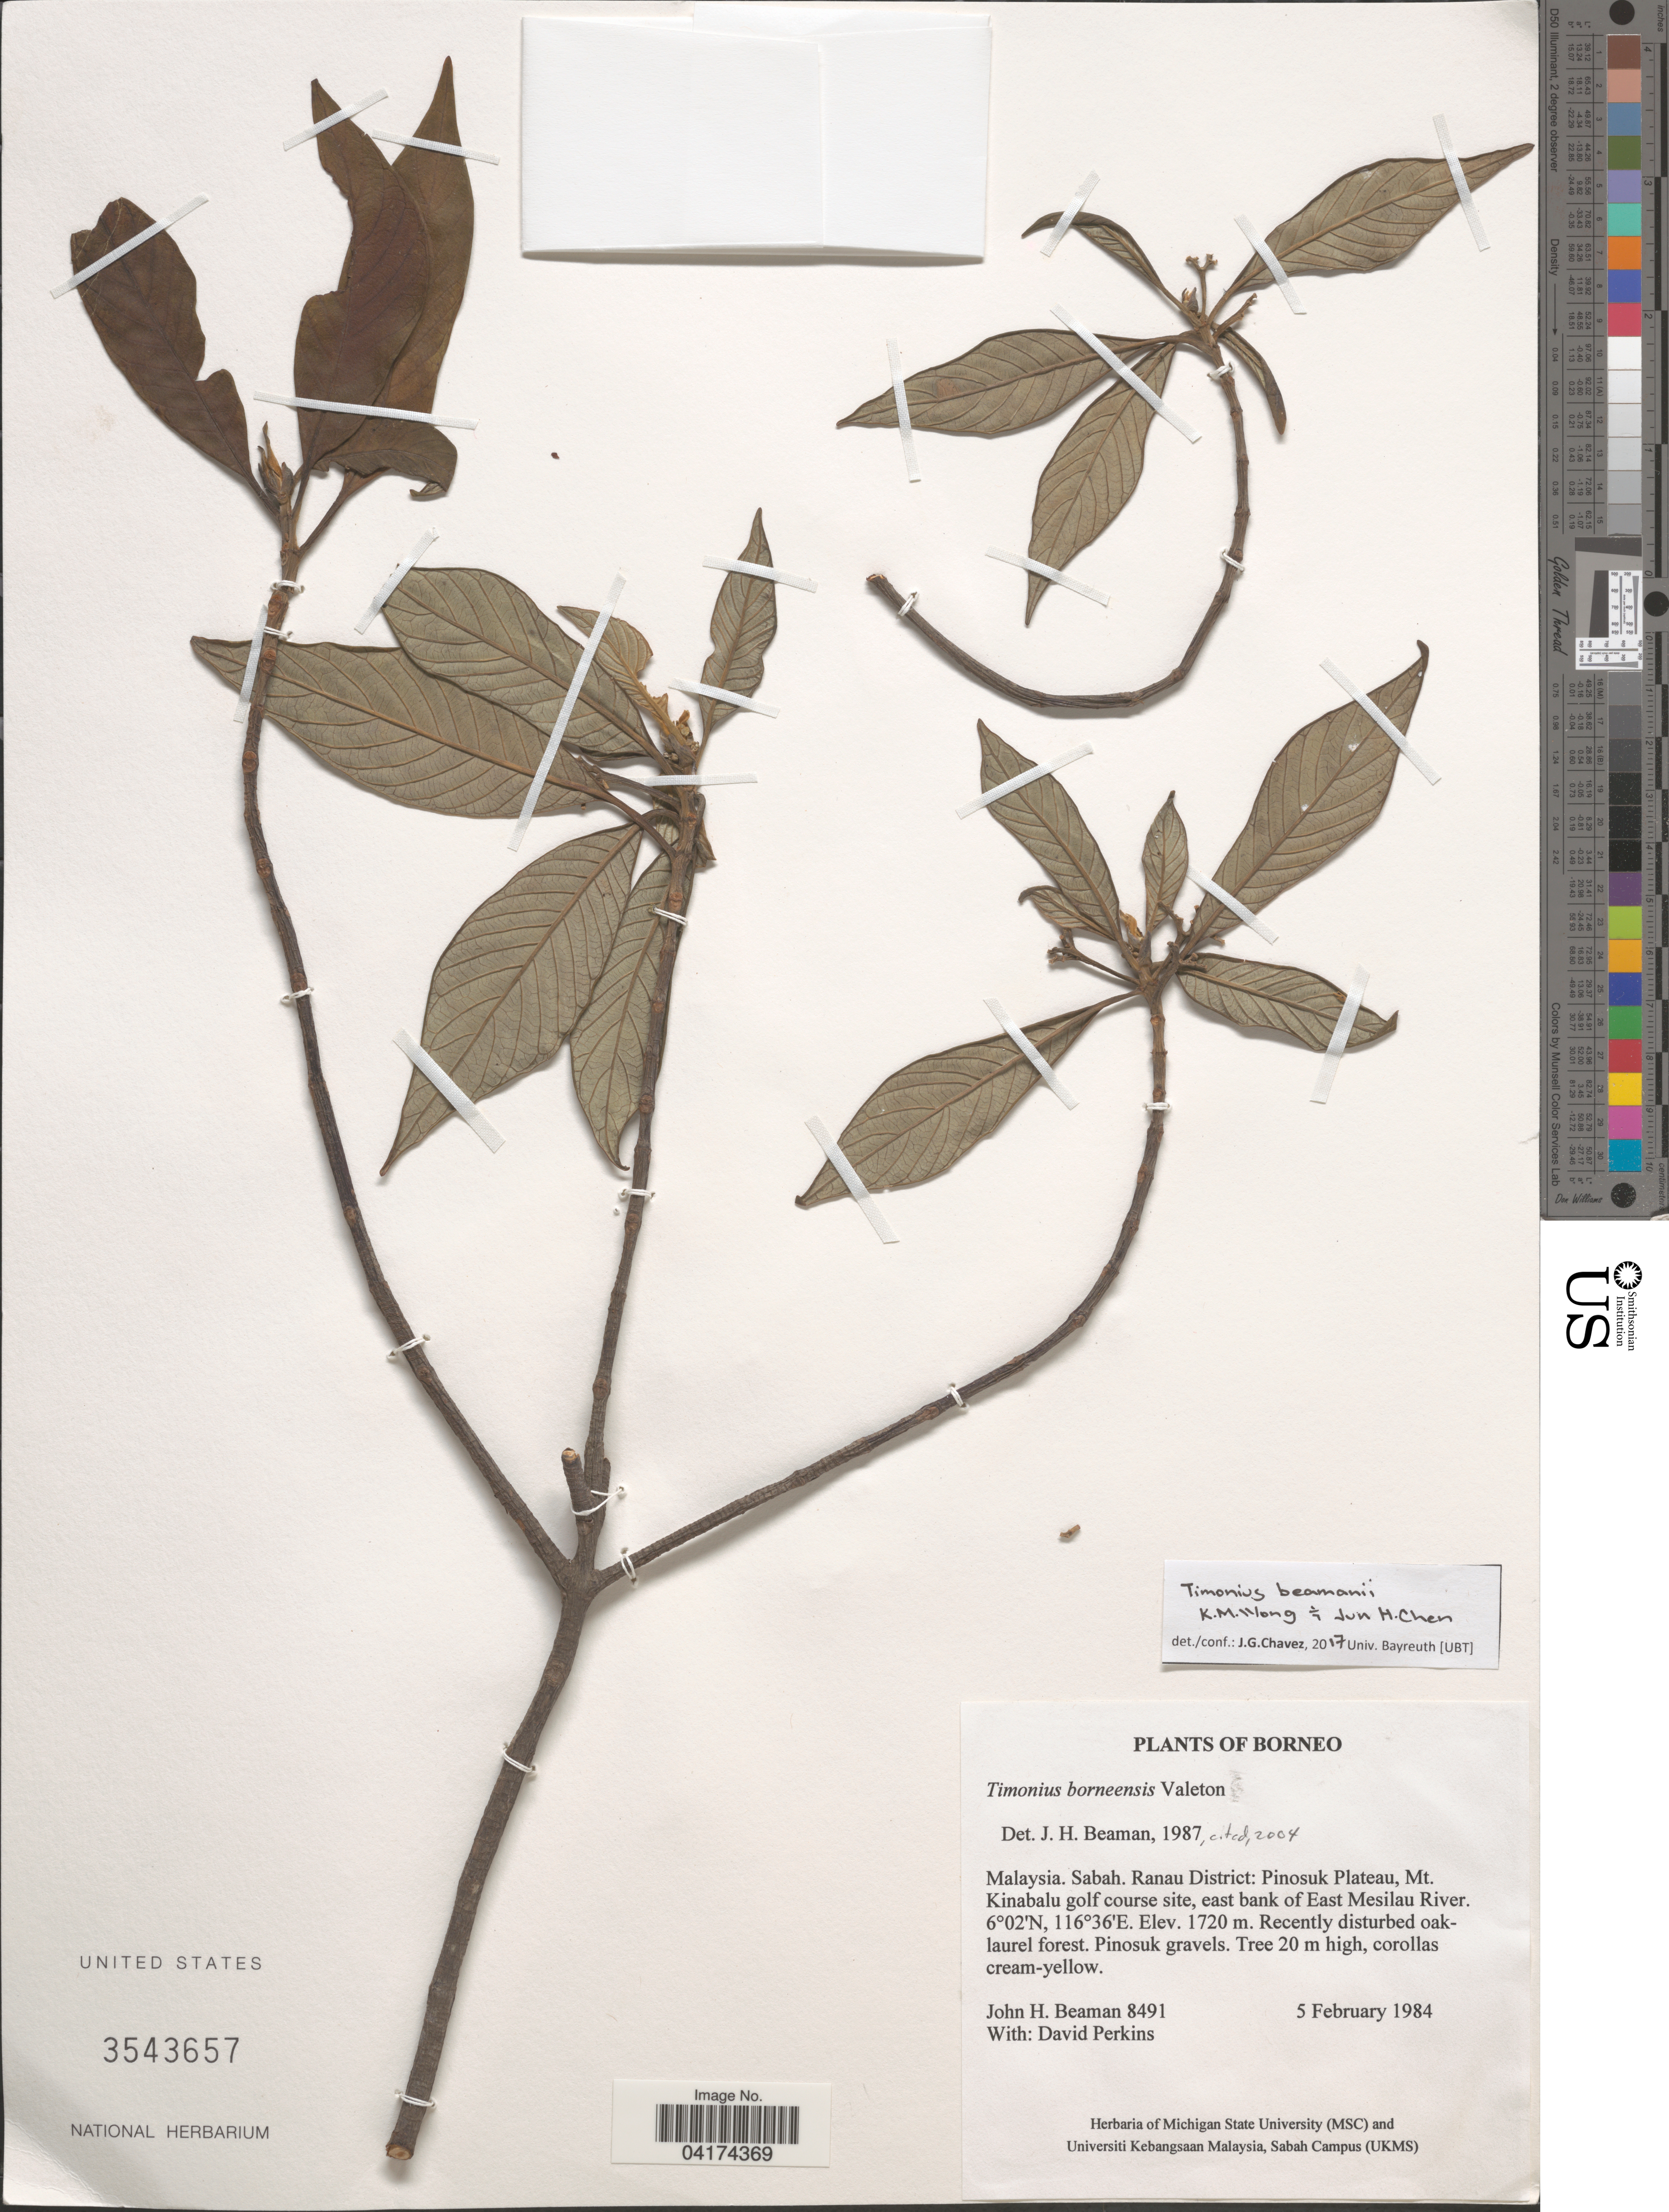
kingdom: Plantae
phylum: Tracheophyta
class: Magnoliopsida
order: Gentianales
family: Rubiaceae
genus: Timonius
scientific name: Timonius beamanii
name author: K.M. Wong & Jun H. Chen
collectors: J. H. Beaman & D. Perkins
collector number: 8941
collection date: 1984-02-05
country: Malaysia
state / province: Sabah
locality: Borneo. Ranau District: Pinosuk Plateau, Mt. Kinabalu golf course site, east bank of East Mesilau River.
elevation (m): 1720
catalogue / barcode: US 3543657